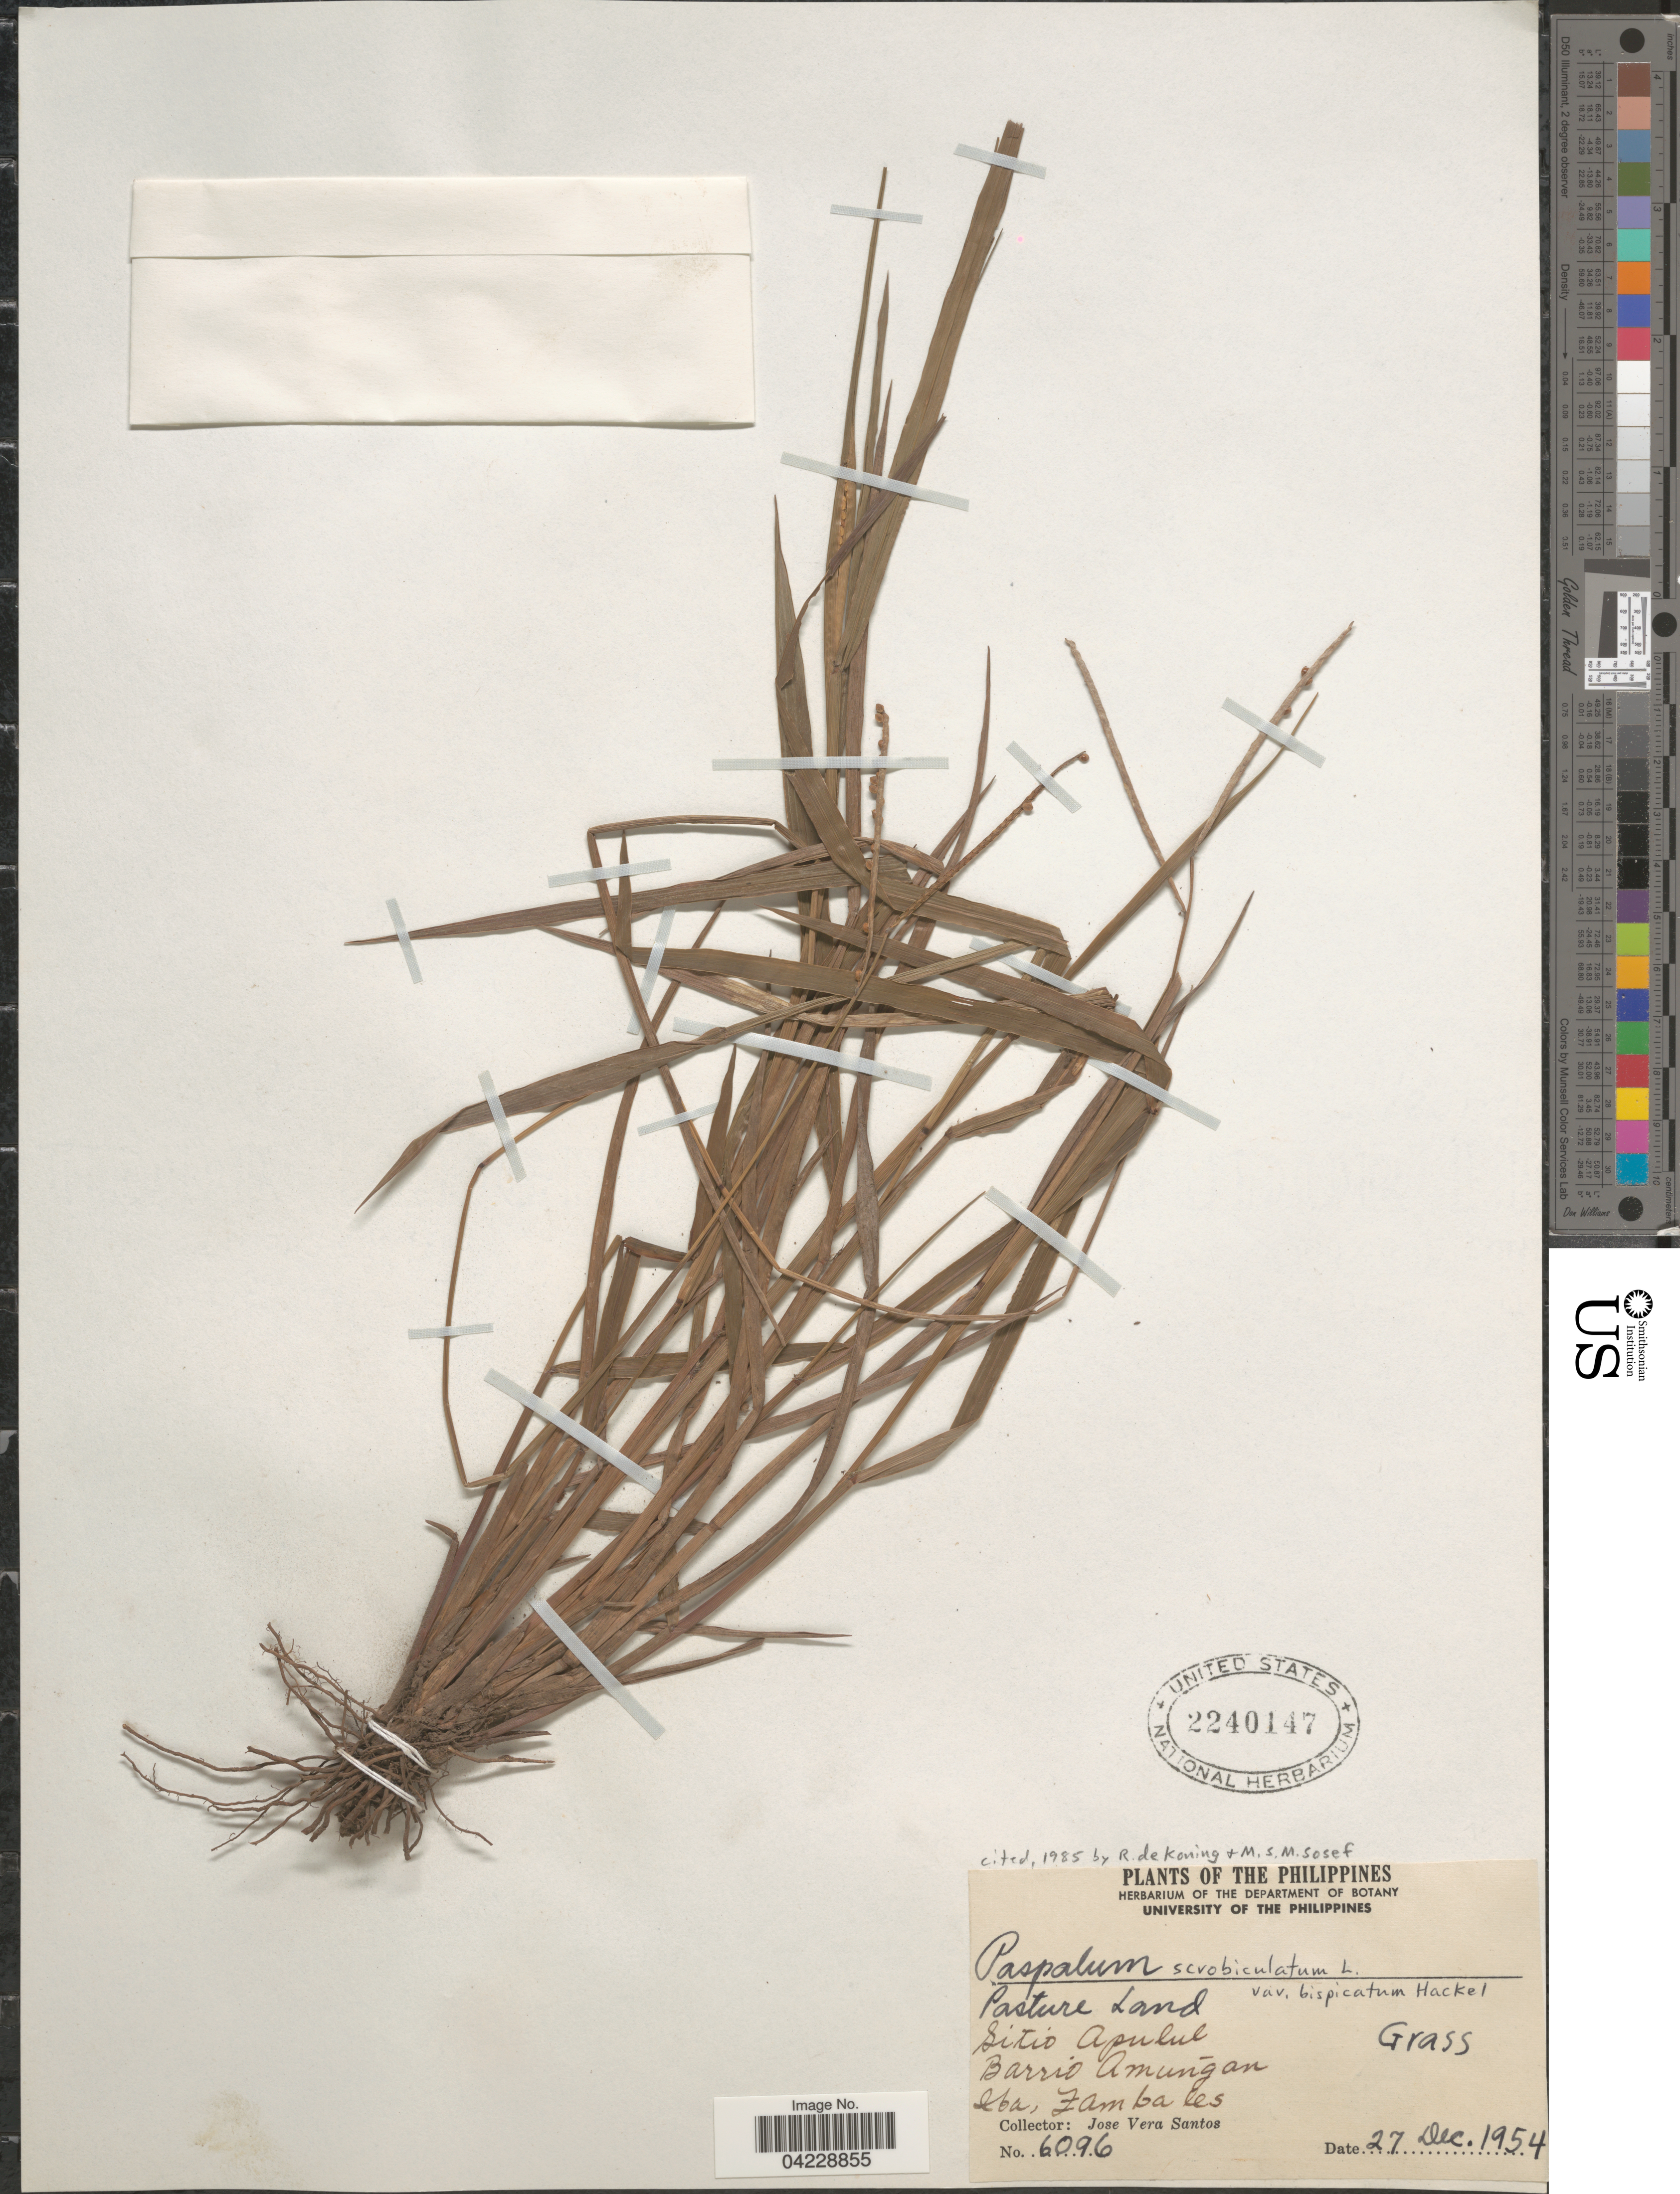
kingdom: Plantae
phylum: Tracheophyta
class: Liliopsida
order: Poales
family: Poaceae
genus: Paspalum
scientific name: Paspalum scrobiculatum var. bispicatum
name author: Hack. ex Merr.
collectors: J. Vera Santos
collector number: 6096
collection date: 1954-12-27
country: Philippines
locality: Sitio Apulul. Barrio Amuñgan. Iba, Zambales.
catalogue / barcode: US 2240147